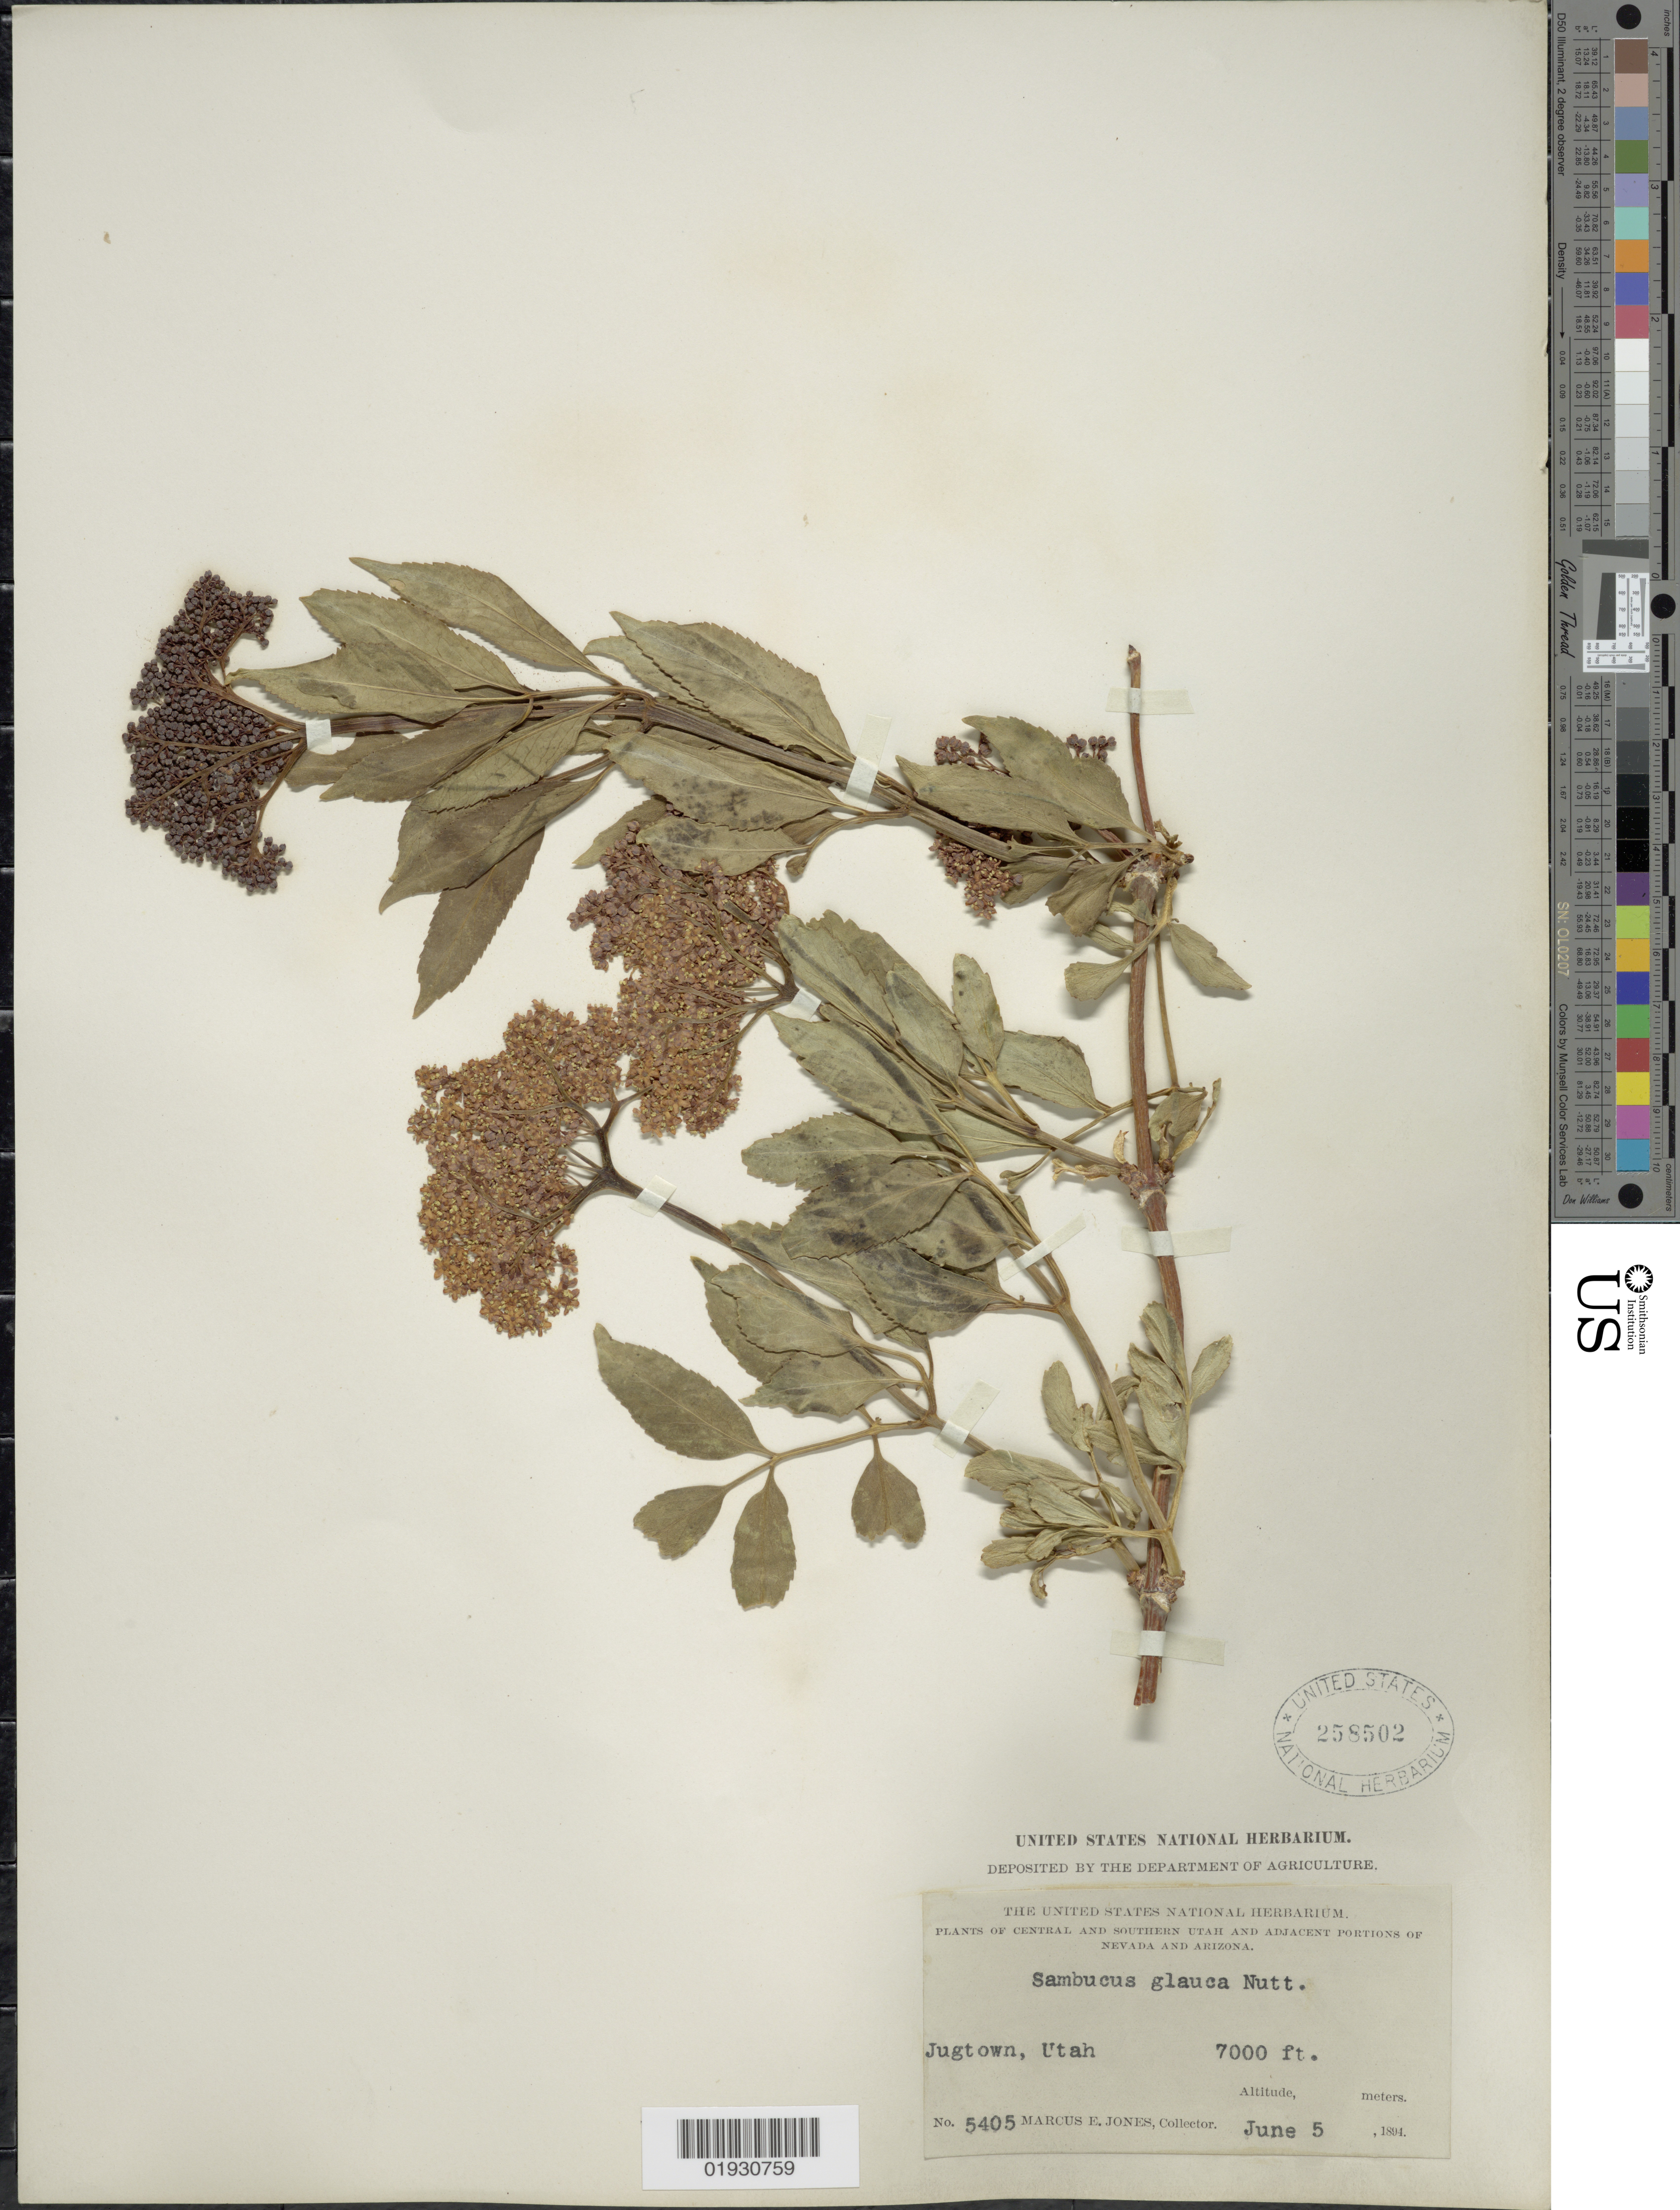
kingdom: Plantae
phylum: Tracheophyta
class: Magnoliopsida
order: Dipsacales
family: Viburnaceae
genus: Sambucus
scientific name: Sambucus cerulea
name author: Raf.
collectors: M. E. Jones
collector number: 5405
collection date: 1894-06-05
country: United States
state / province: Utah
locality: Central and Southern Utah and adjacent portions of Nevada and Arizona, Jugtown.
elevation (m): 2134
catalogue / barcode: US 258502